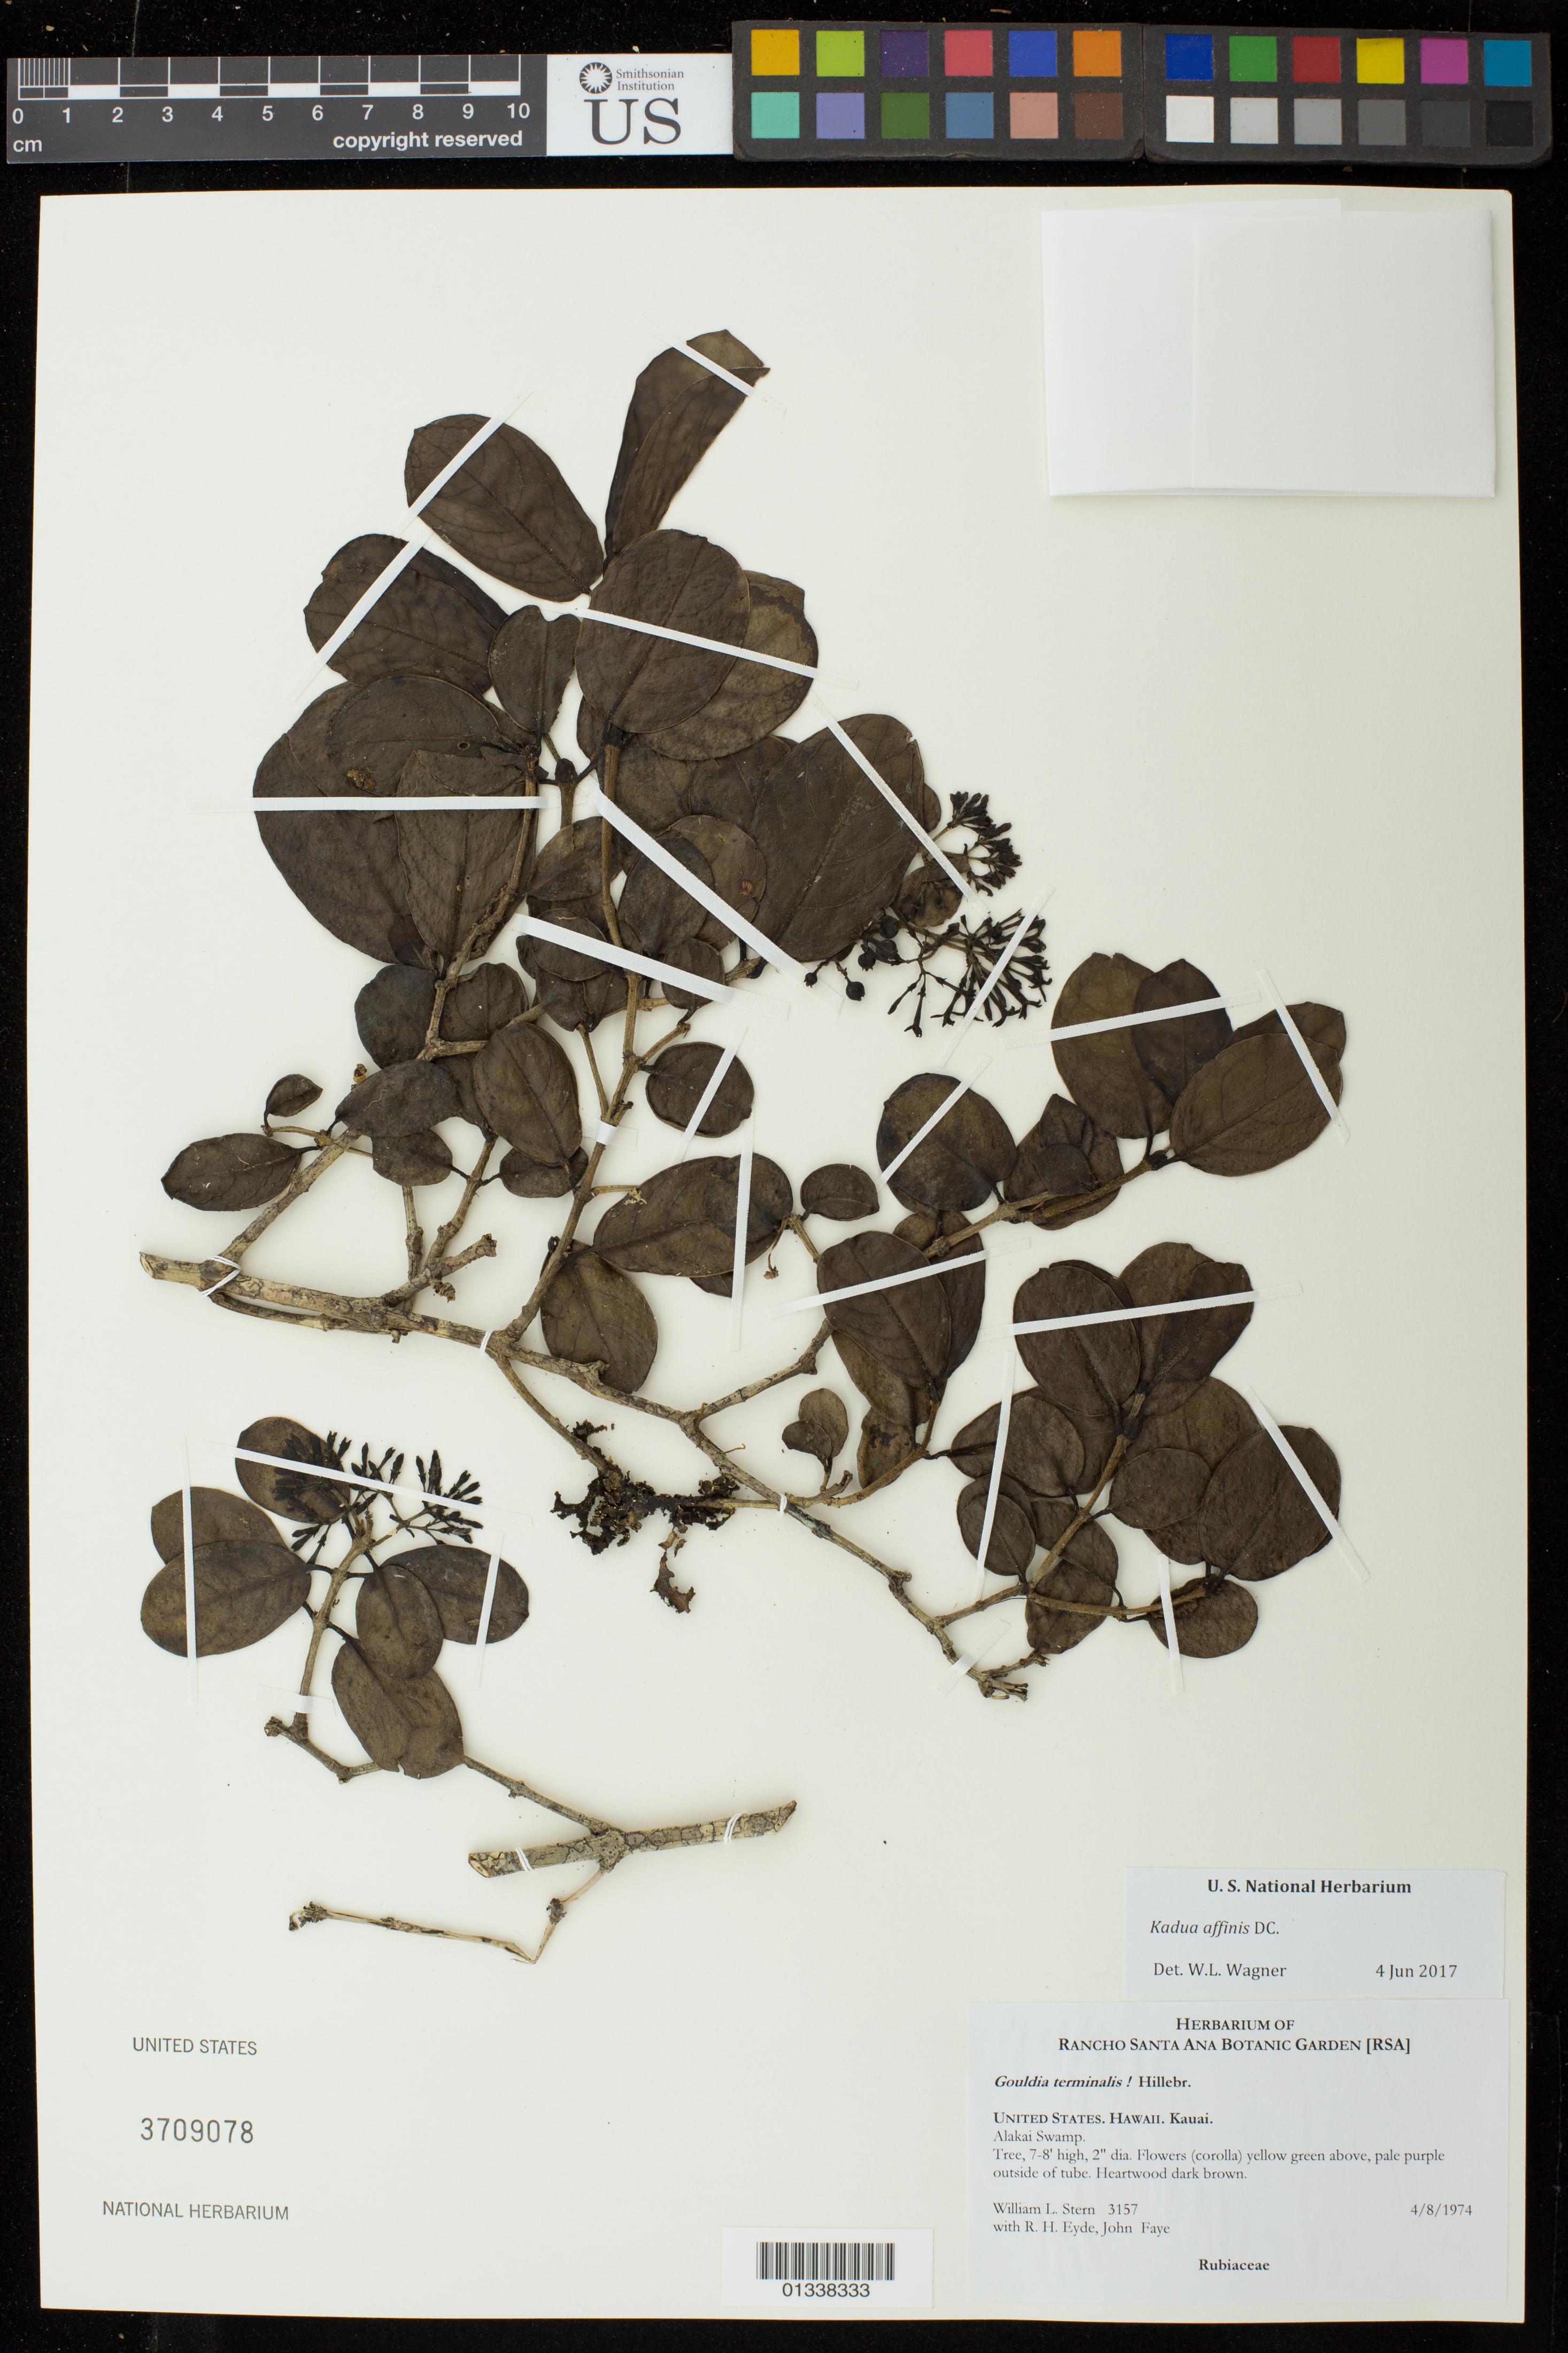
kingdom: Plantae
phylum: Tracheophyta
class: Magnoliopsida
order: Gentianales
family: Rubiaceae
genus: Kadua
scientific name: Kadua affinis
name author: DC.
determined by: Wagner, W. L., (BOT), Smithsonian Institution - National Museum of Natural History (UNITED STATES)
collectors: W. L. Stern, R. H. Eyde & J. Faye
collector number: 3157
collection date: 1974-04-08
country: United States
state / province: Hawaii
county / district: Kauai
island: Kaua'i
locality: Alakai Swamp.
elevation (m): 990.6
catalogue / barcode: US 3709078